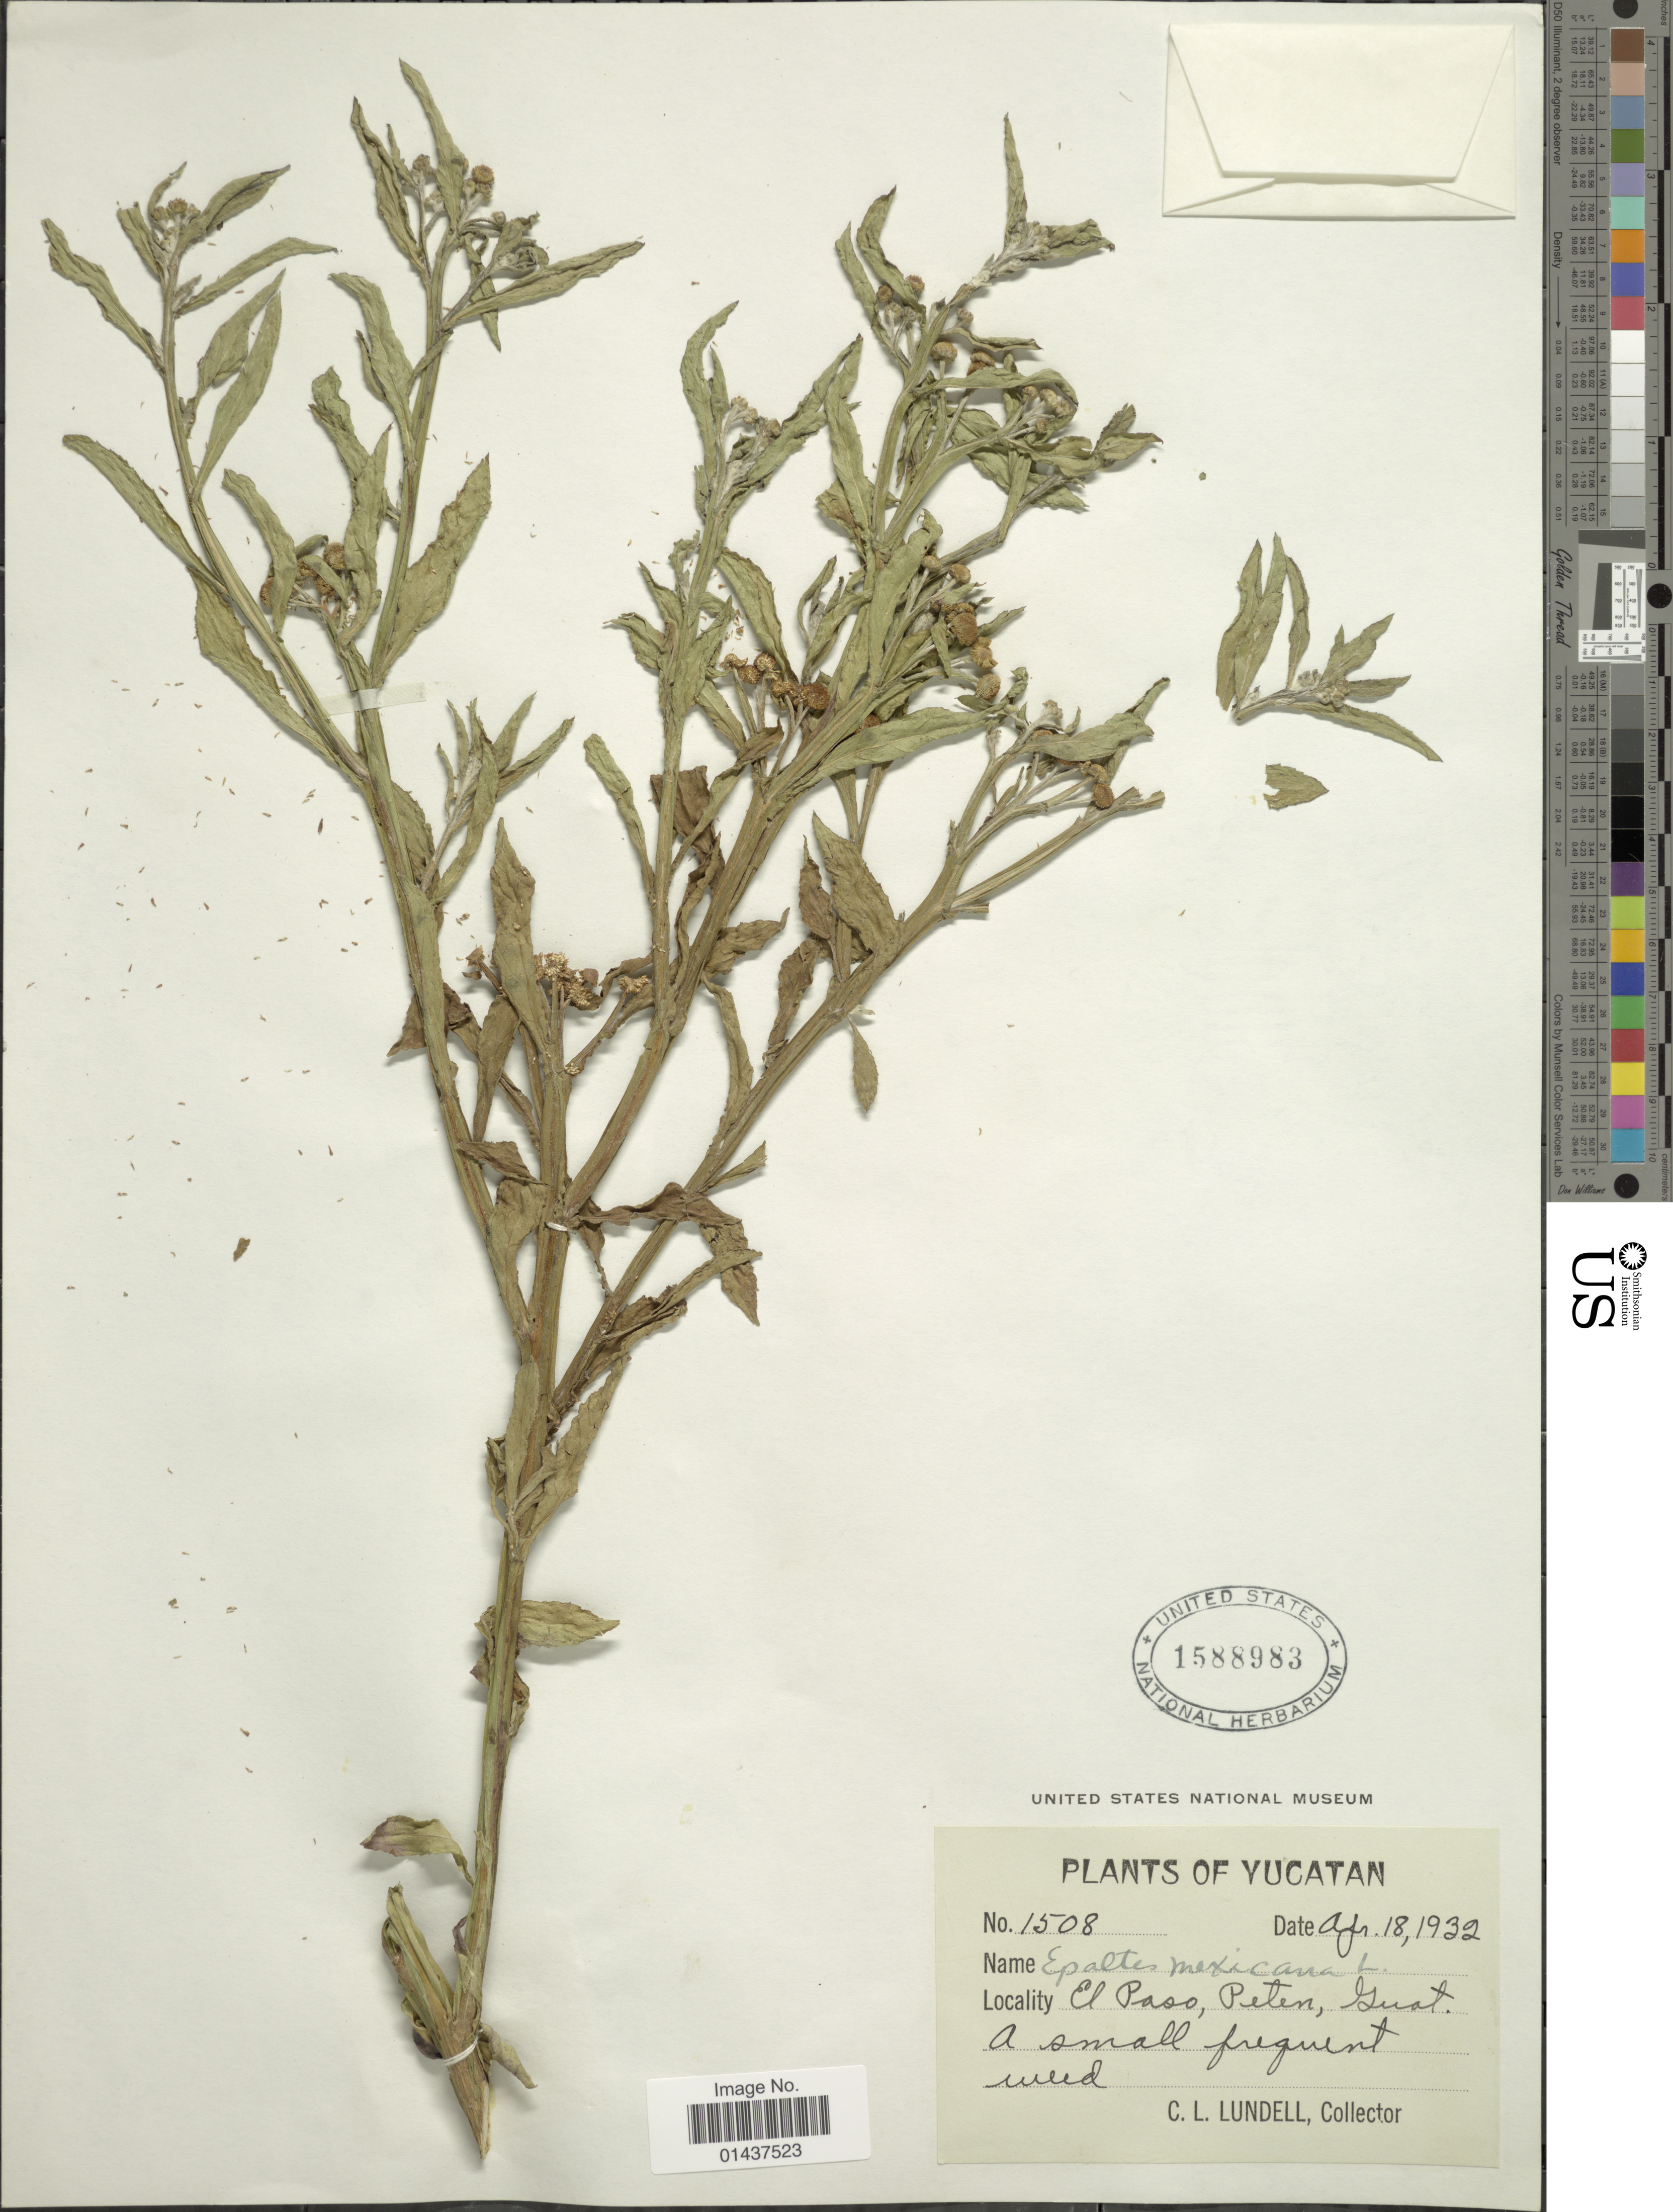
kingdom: Plantae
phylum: Tracheophyta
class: Magnoliopsida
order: Asterales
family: Asteraceae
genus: Epaltes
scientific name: Epaltes mexicana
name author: Less.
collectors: C. L. Lundell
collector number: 1508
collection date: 1932-04-18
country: Guatemala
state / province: El Petén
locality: Yucatan, El Paso County, Peten, Guat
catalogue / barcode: US 1588983